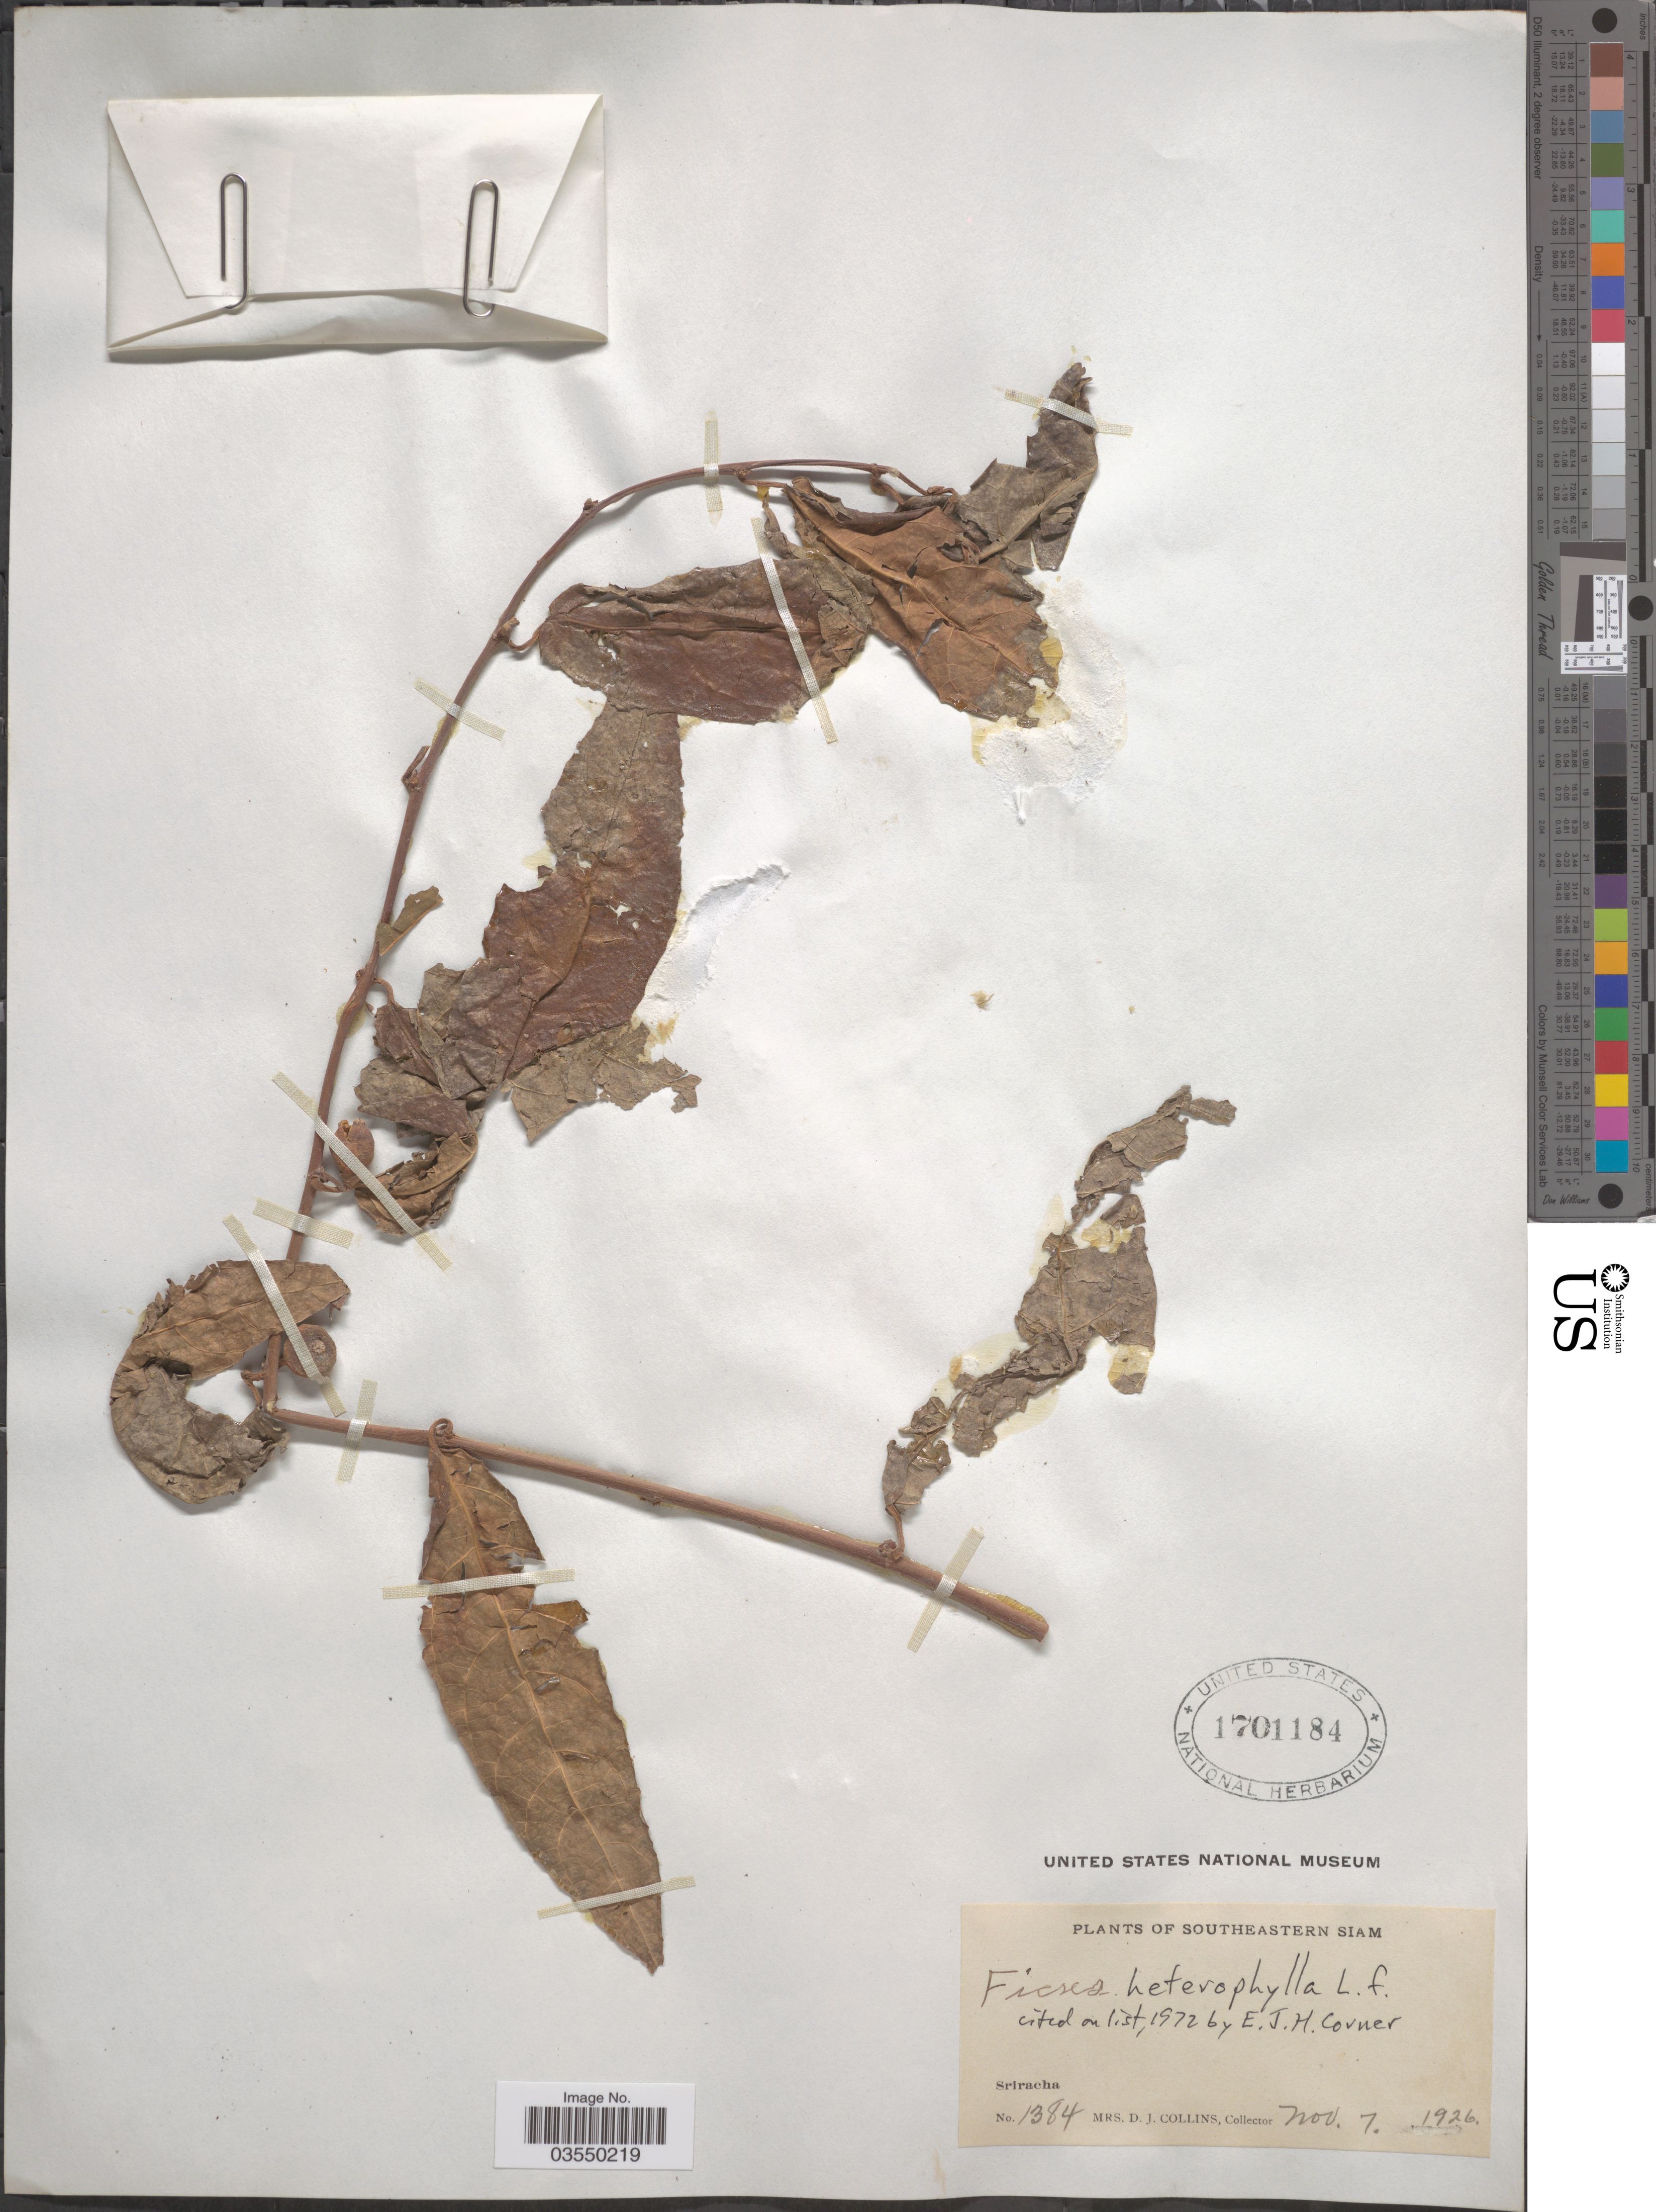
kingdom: Plantae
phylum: Tracheophyta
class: Magnoliopsida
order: Rosales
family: Moraceae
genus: Ficus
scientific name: Ficus heterophylla var. heterophylla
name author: L. f.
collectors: Mrs. D. J. Collins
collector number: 1384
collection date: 1926-11-07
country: Thailand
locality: Southeastern Siam. Sriracha.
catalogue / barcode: US 1701184